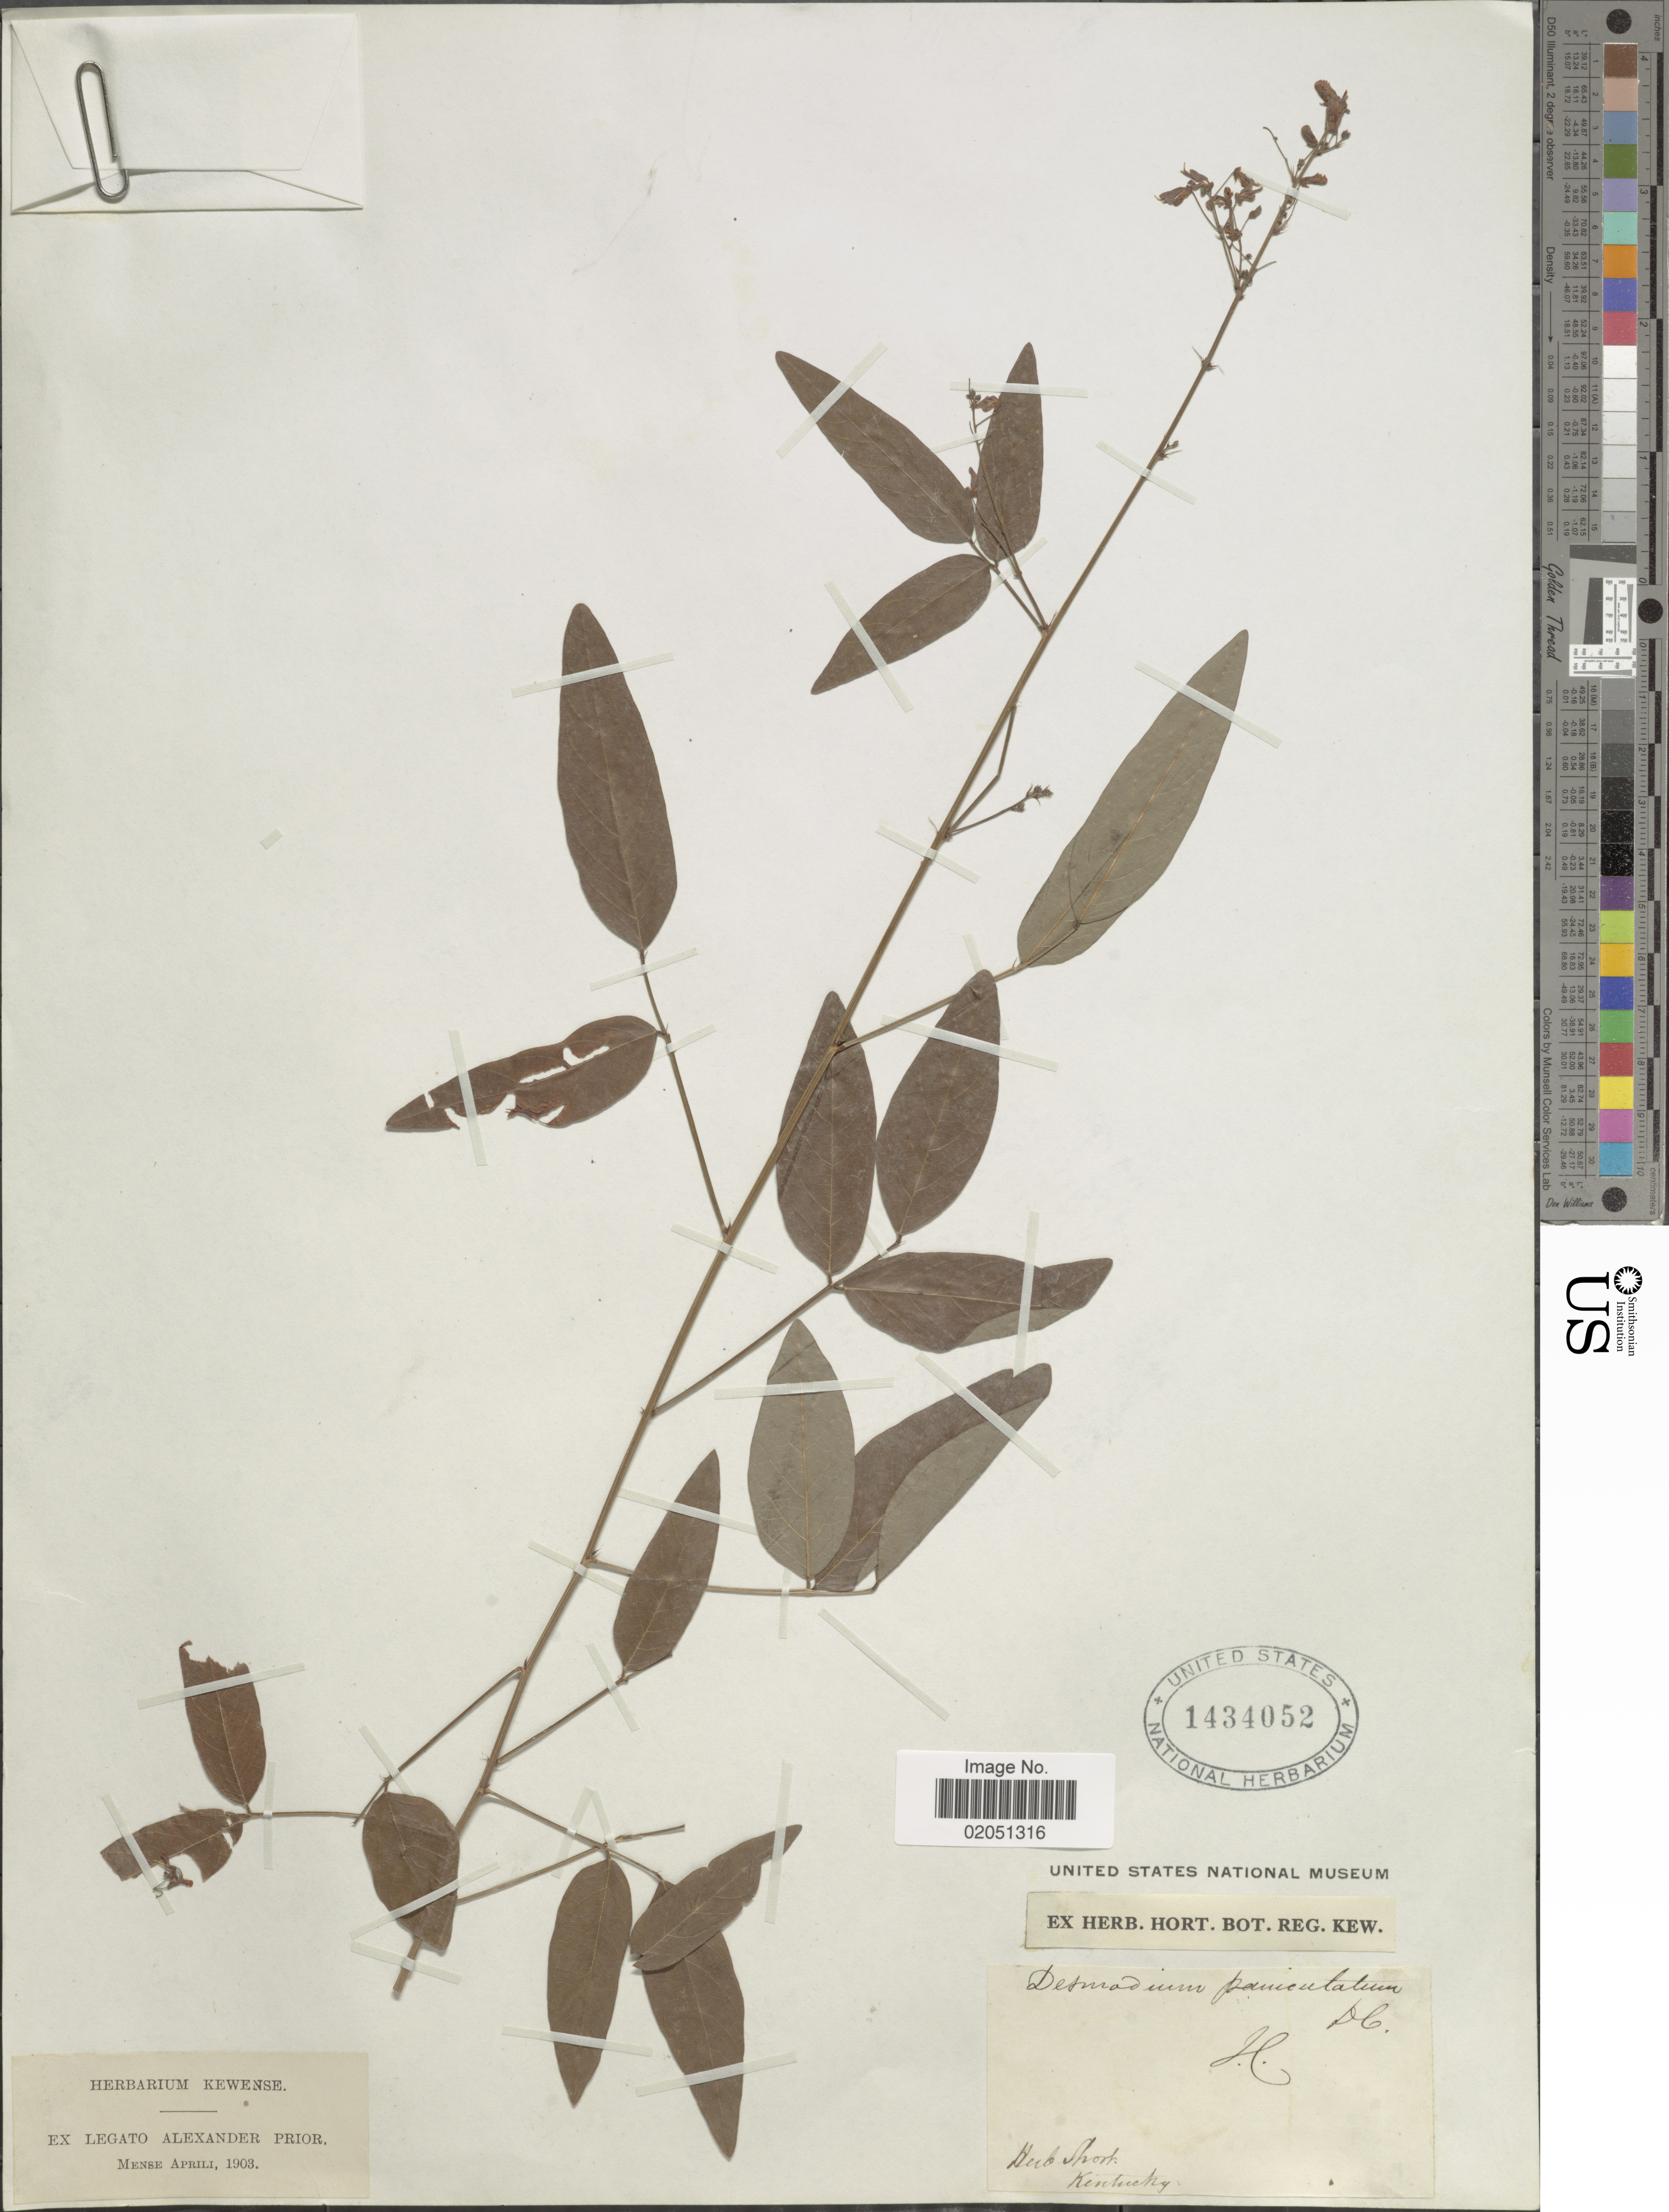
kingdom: Plantae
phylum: Tracheophyta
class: Magnoliopsida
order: Fabales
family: Fabaceae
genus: Desmodium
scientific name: Desmodium paniculatum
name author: (L.) DC.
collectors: Ex Herb. Short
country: United States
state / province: Kentucky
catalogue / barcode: US 1434052